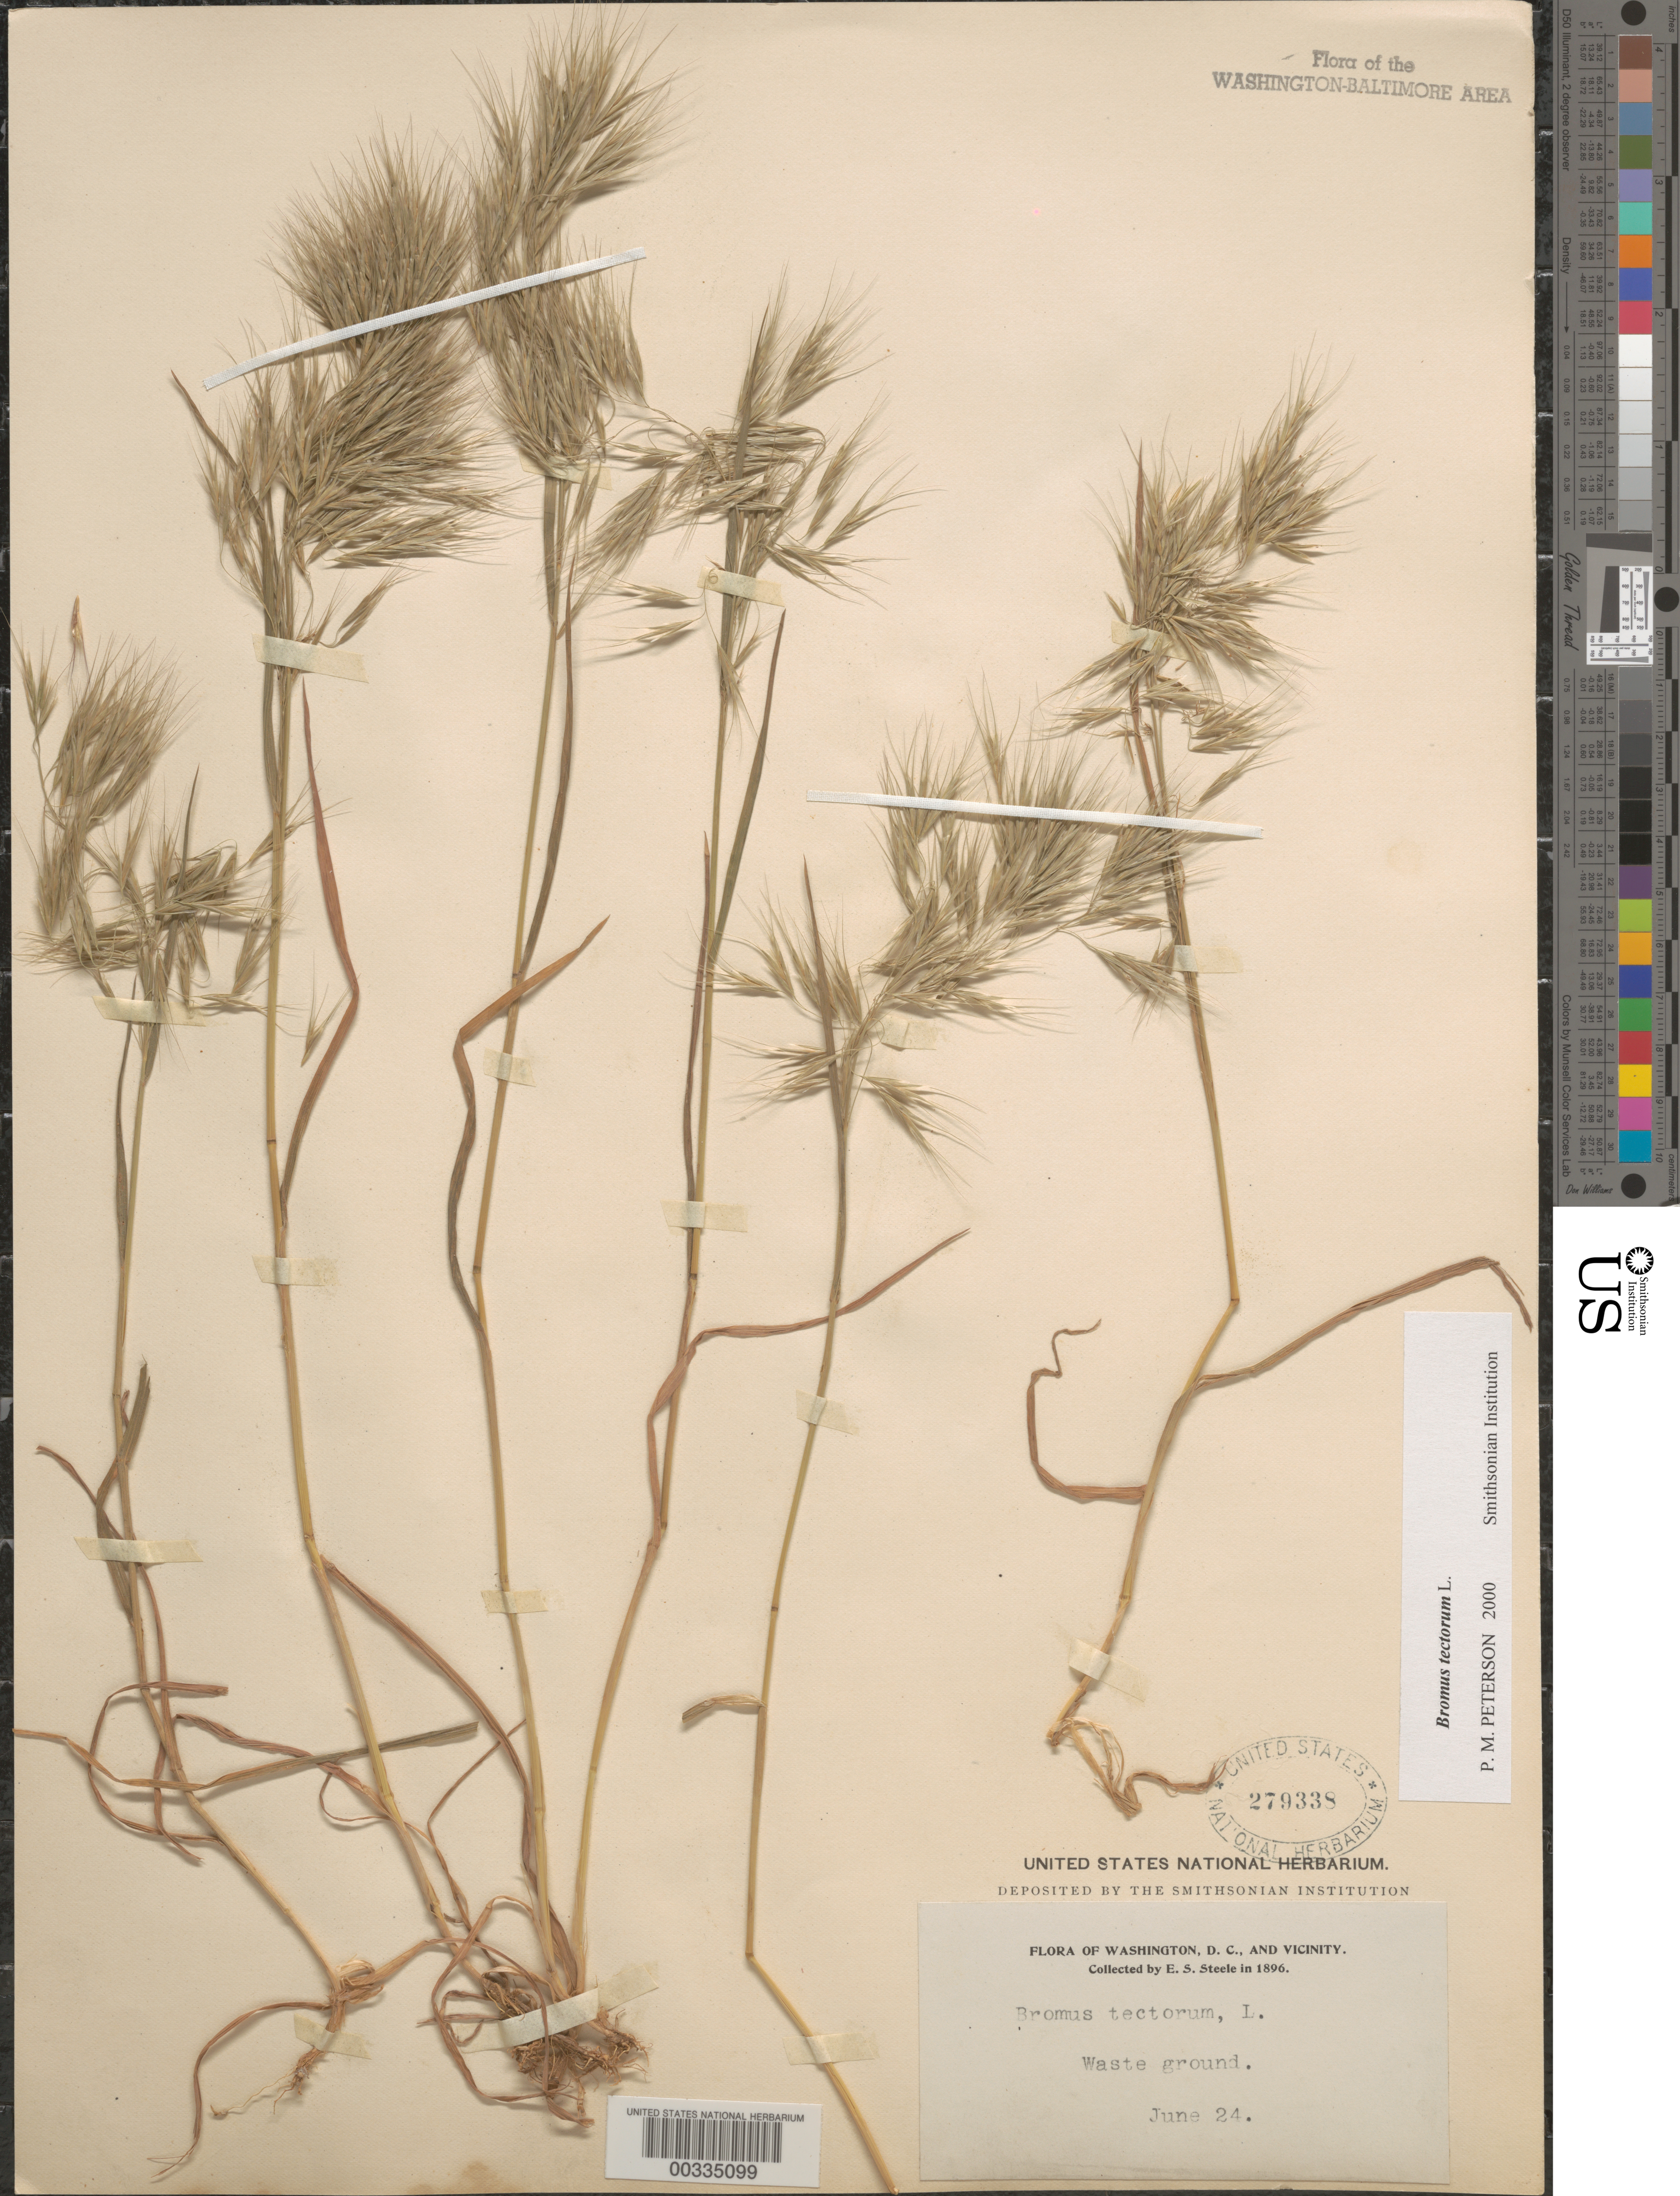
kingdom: Plantae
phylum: Tracheophyta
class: Liliopsida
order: Poales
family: Poaceae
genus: Bromus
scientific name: Bromus tectorum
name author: L.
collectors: E. Steele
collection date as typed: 24 Jun 1896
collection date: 1896-06-24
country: United States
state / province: District of Columbia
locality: Washington DC area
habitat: Waste ground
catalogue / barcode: US 279338